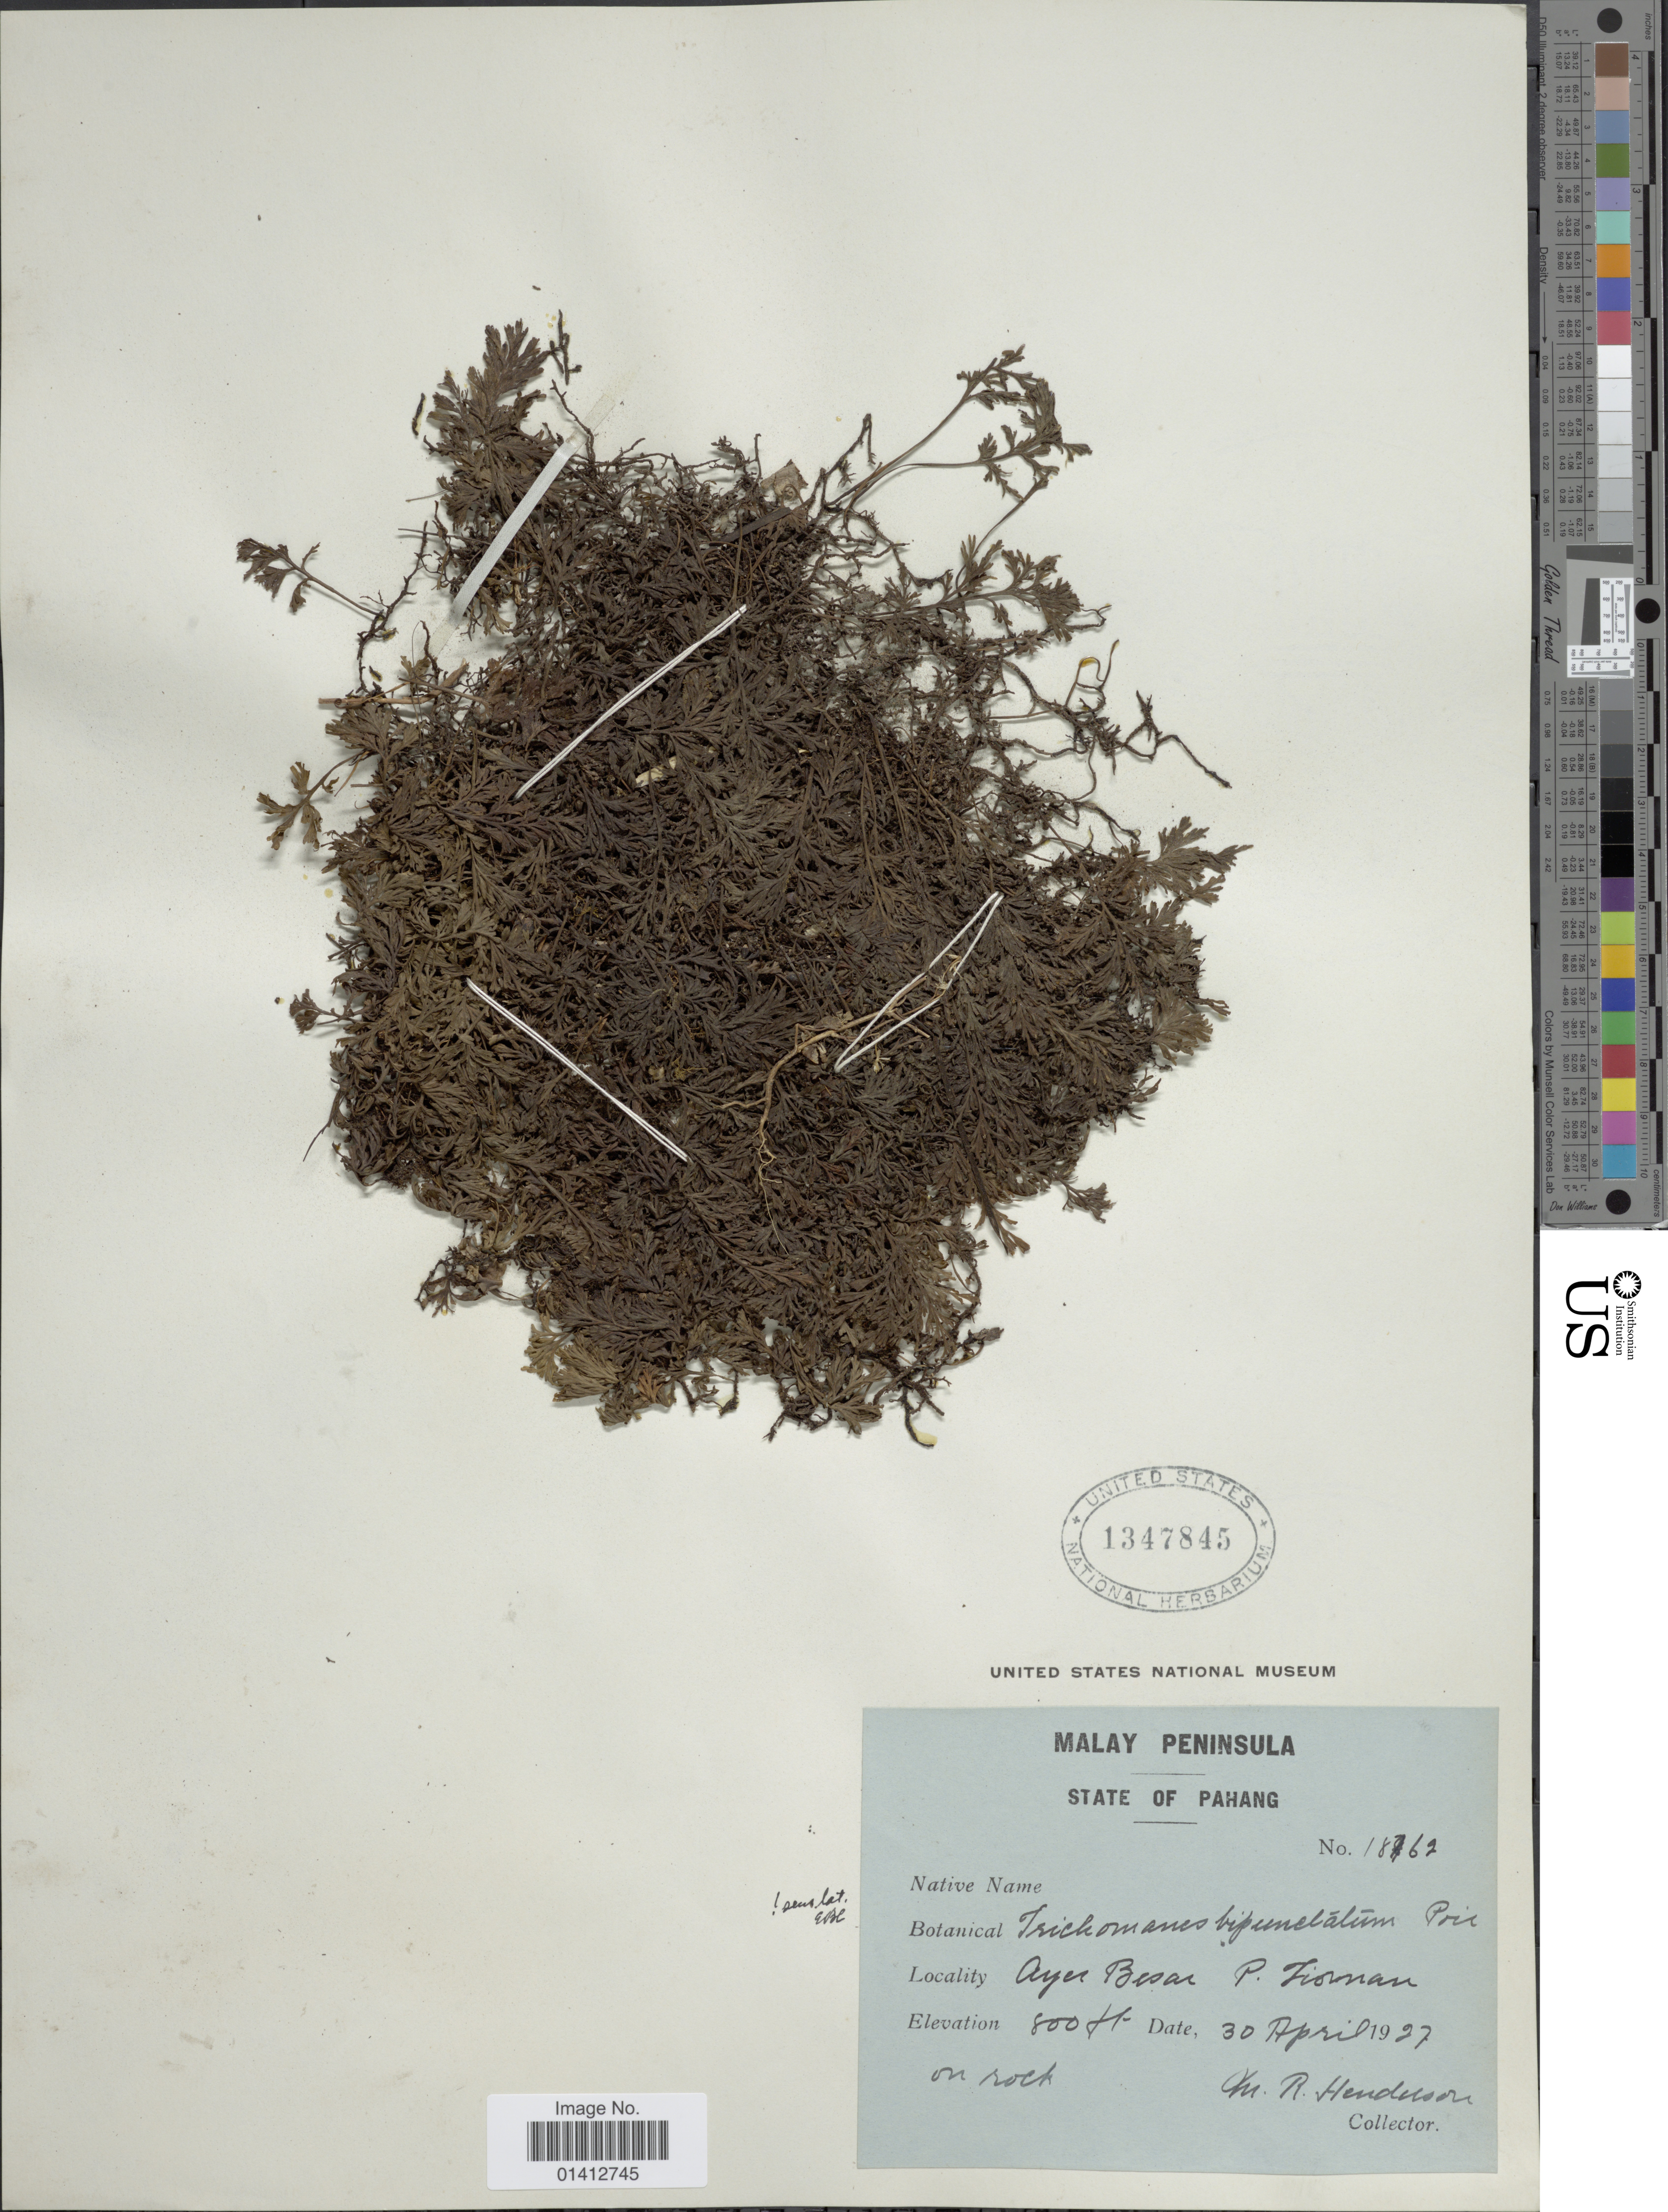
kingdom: Plantae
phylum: Tracheophyta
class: Polypodiopsida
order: Hymenophyllales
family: Hymenophyllaceae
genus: Crepidomanes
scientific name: Crepidomanes bipunctatum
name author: (Poir.) Copel.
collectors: M. Henderson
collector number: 18762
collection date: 1927-04-30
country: Malaysia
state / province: Pahang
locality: Ayer Besai P Fiorman [interpreted]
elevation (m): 244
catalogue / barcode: US 1347845